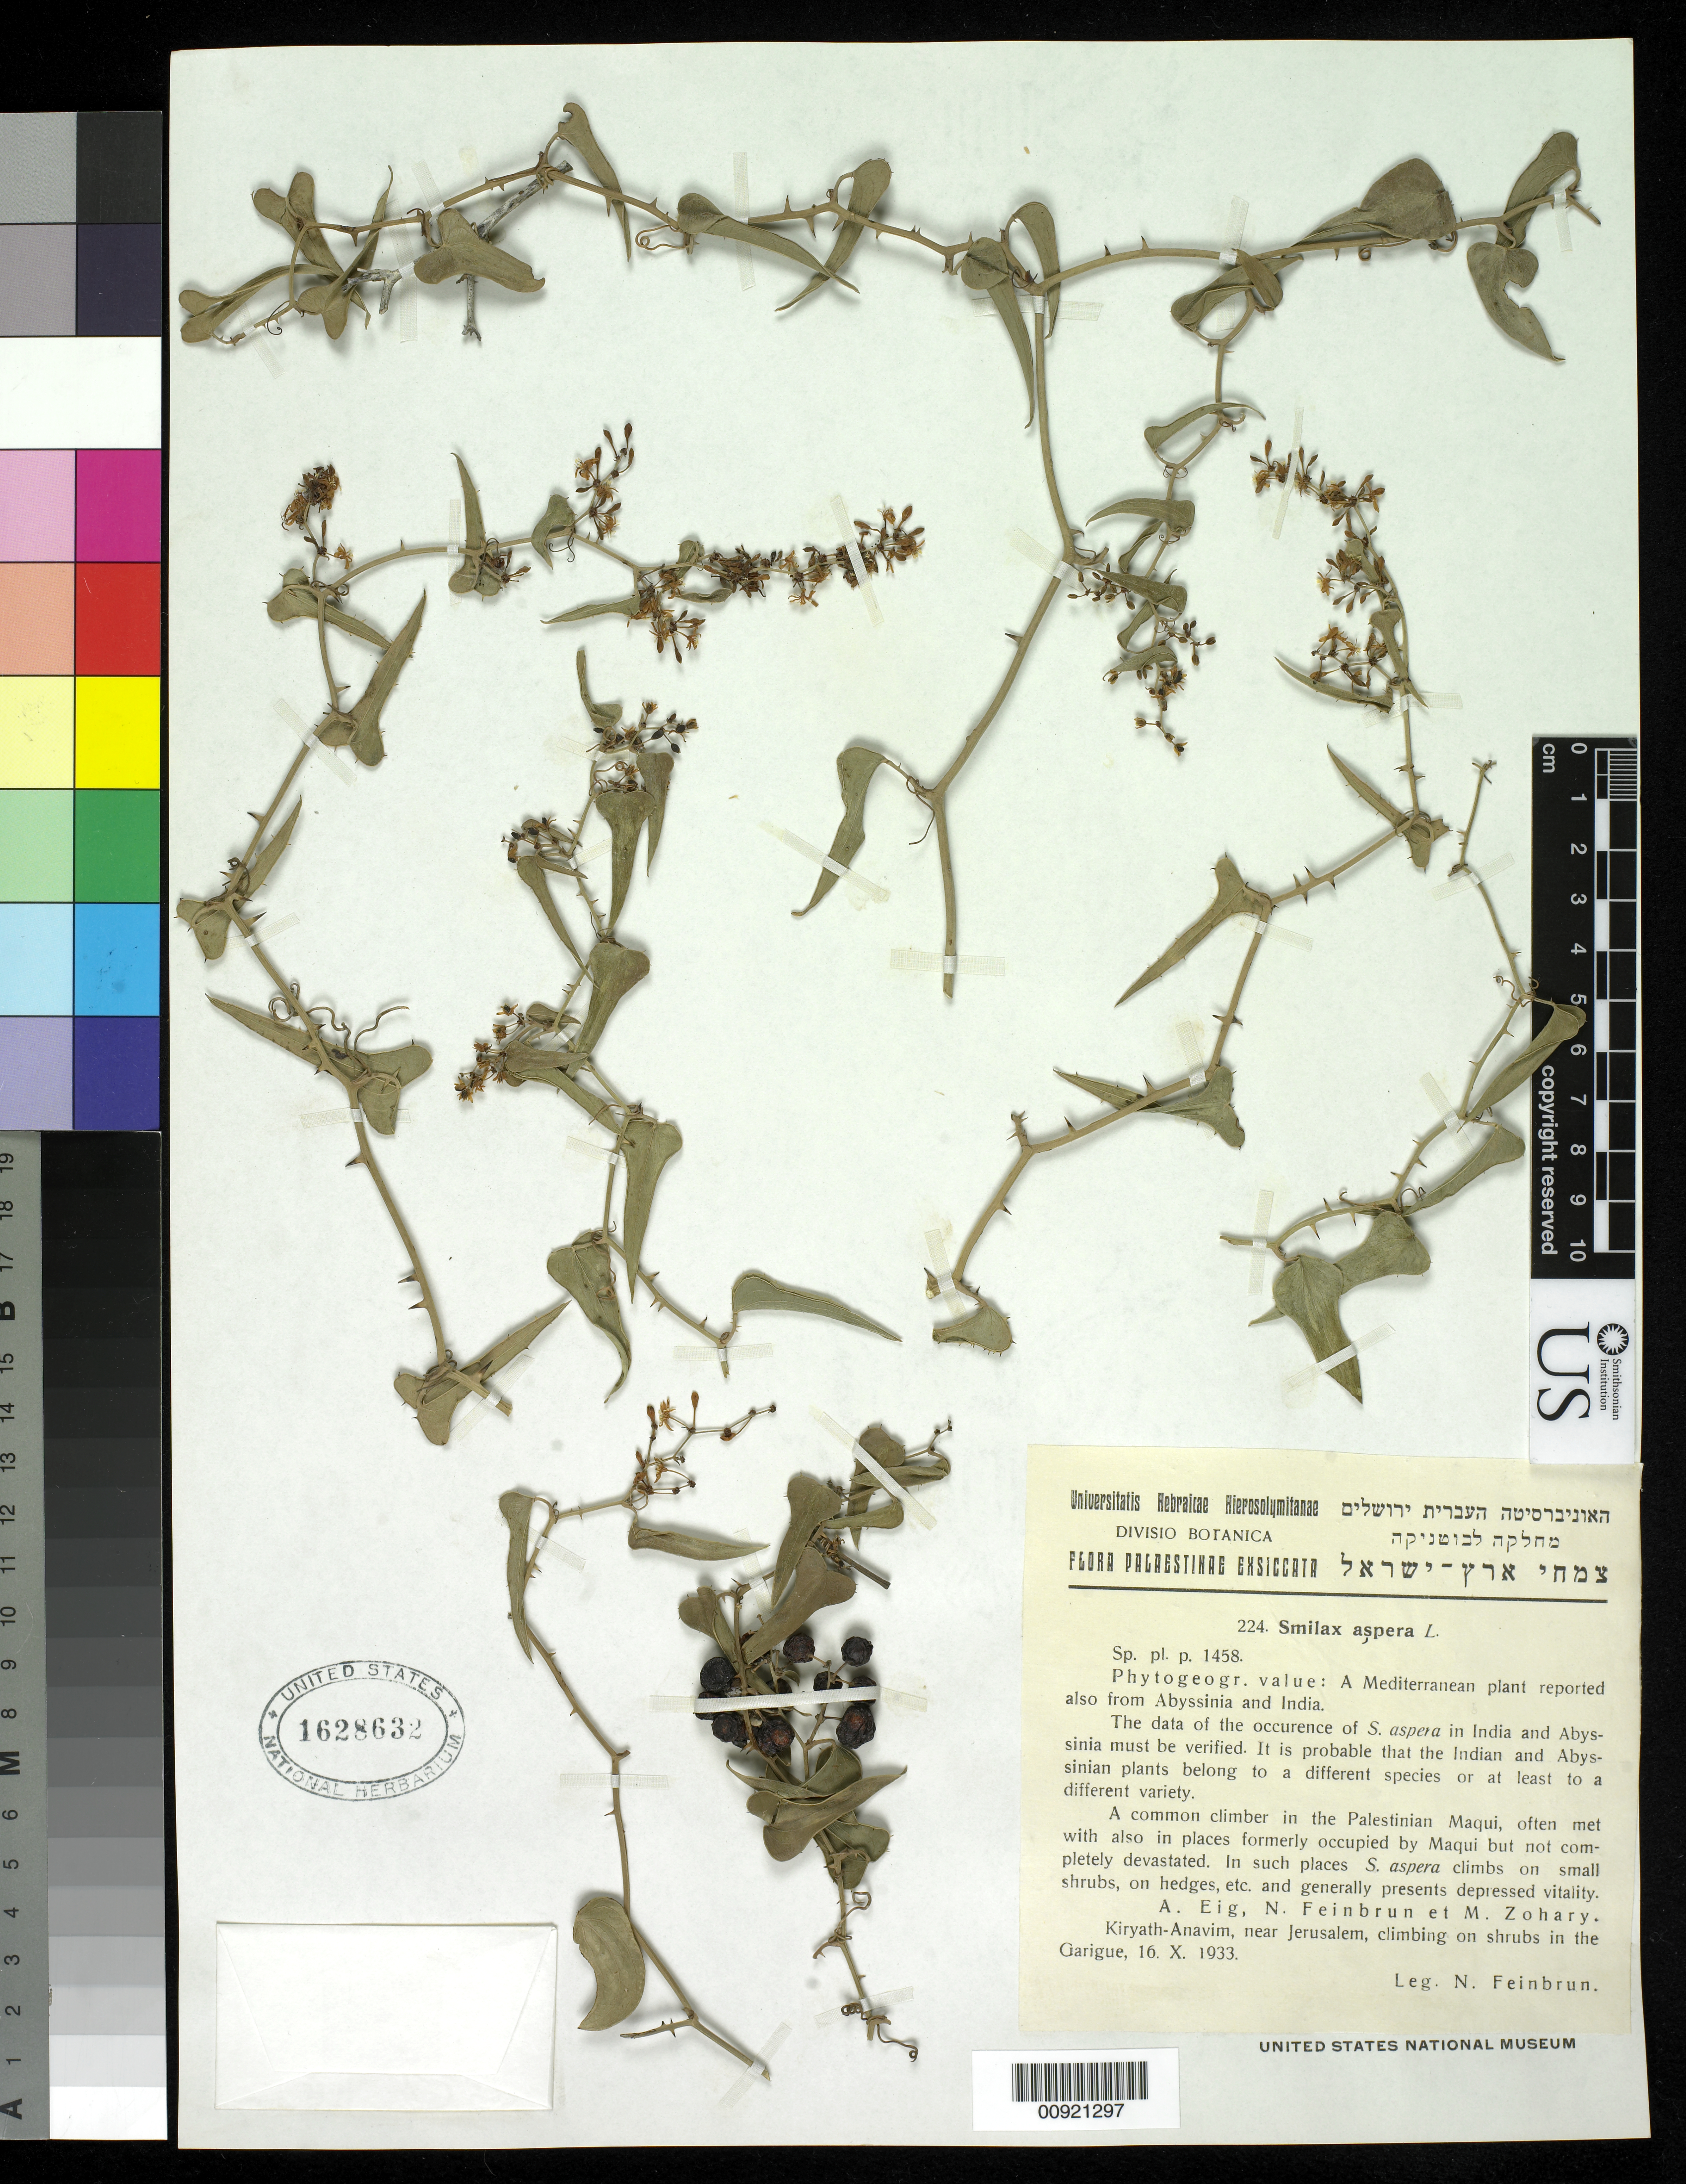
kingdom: Plantae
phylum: Tracheophyta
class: Liliopsida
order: Liliales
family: Smilacaceae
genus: Smilax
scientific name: Smilax aspera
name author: L.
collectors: N. Feinbrun & M. Zohary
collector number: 224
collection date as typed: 16 Oct 1933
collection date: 1933-10-16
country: Israel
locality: Kiryath-Anavim, near Jerusalem, climbing on shrubs in the Garigue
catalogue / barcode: US 1628632